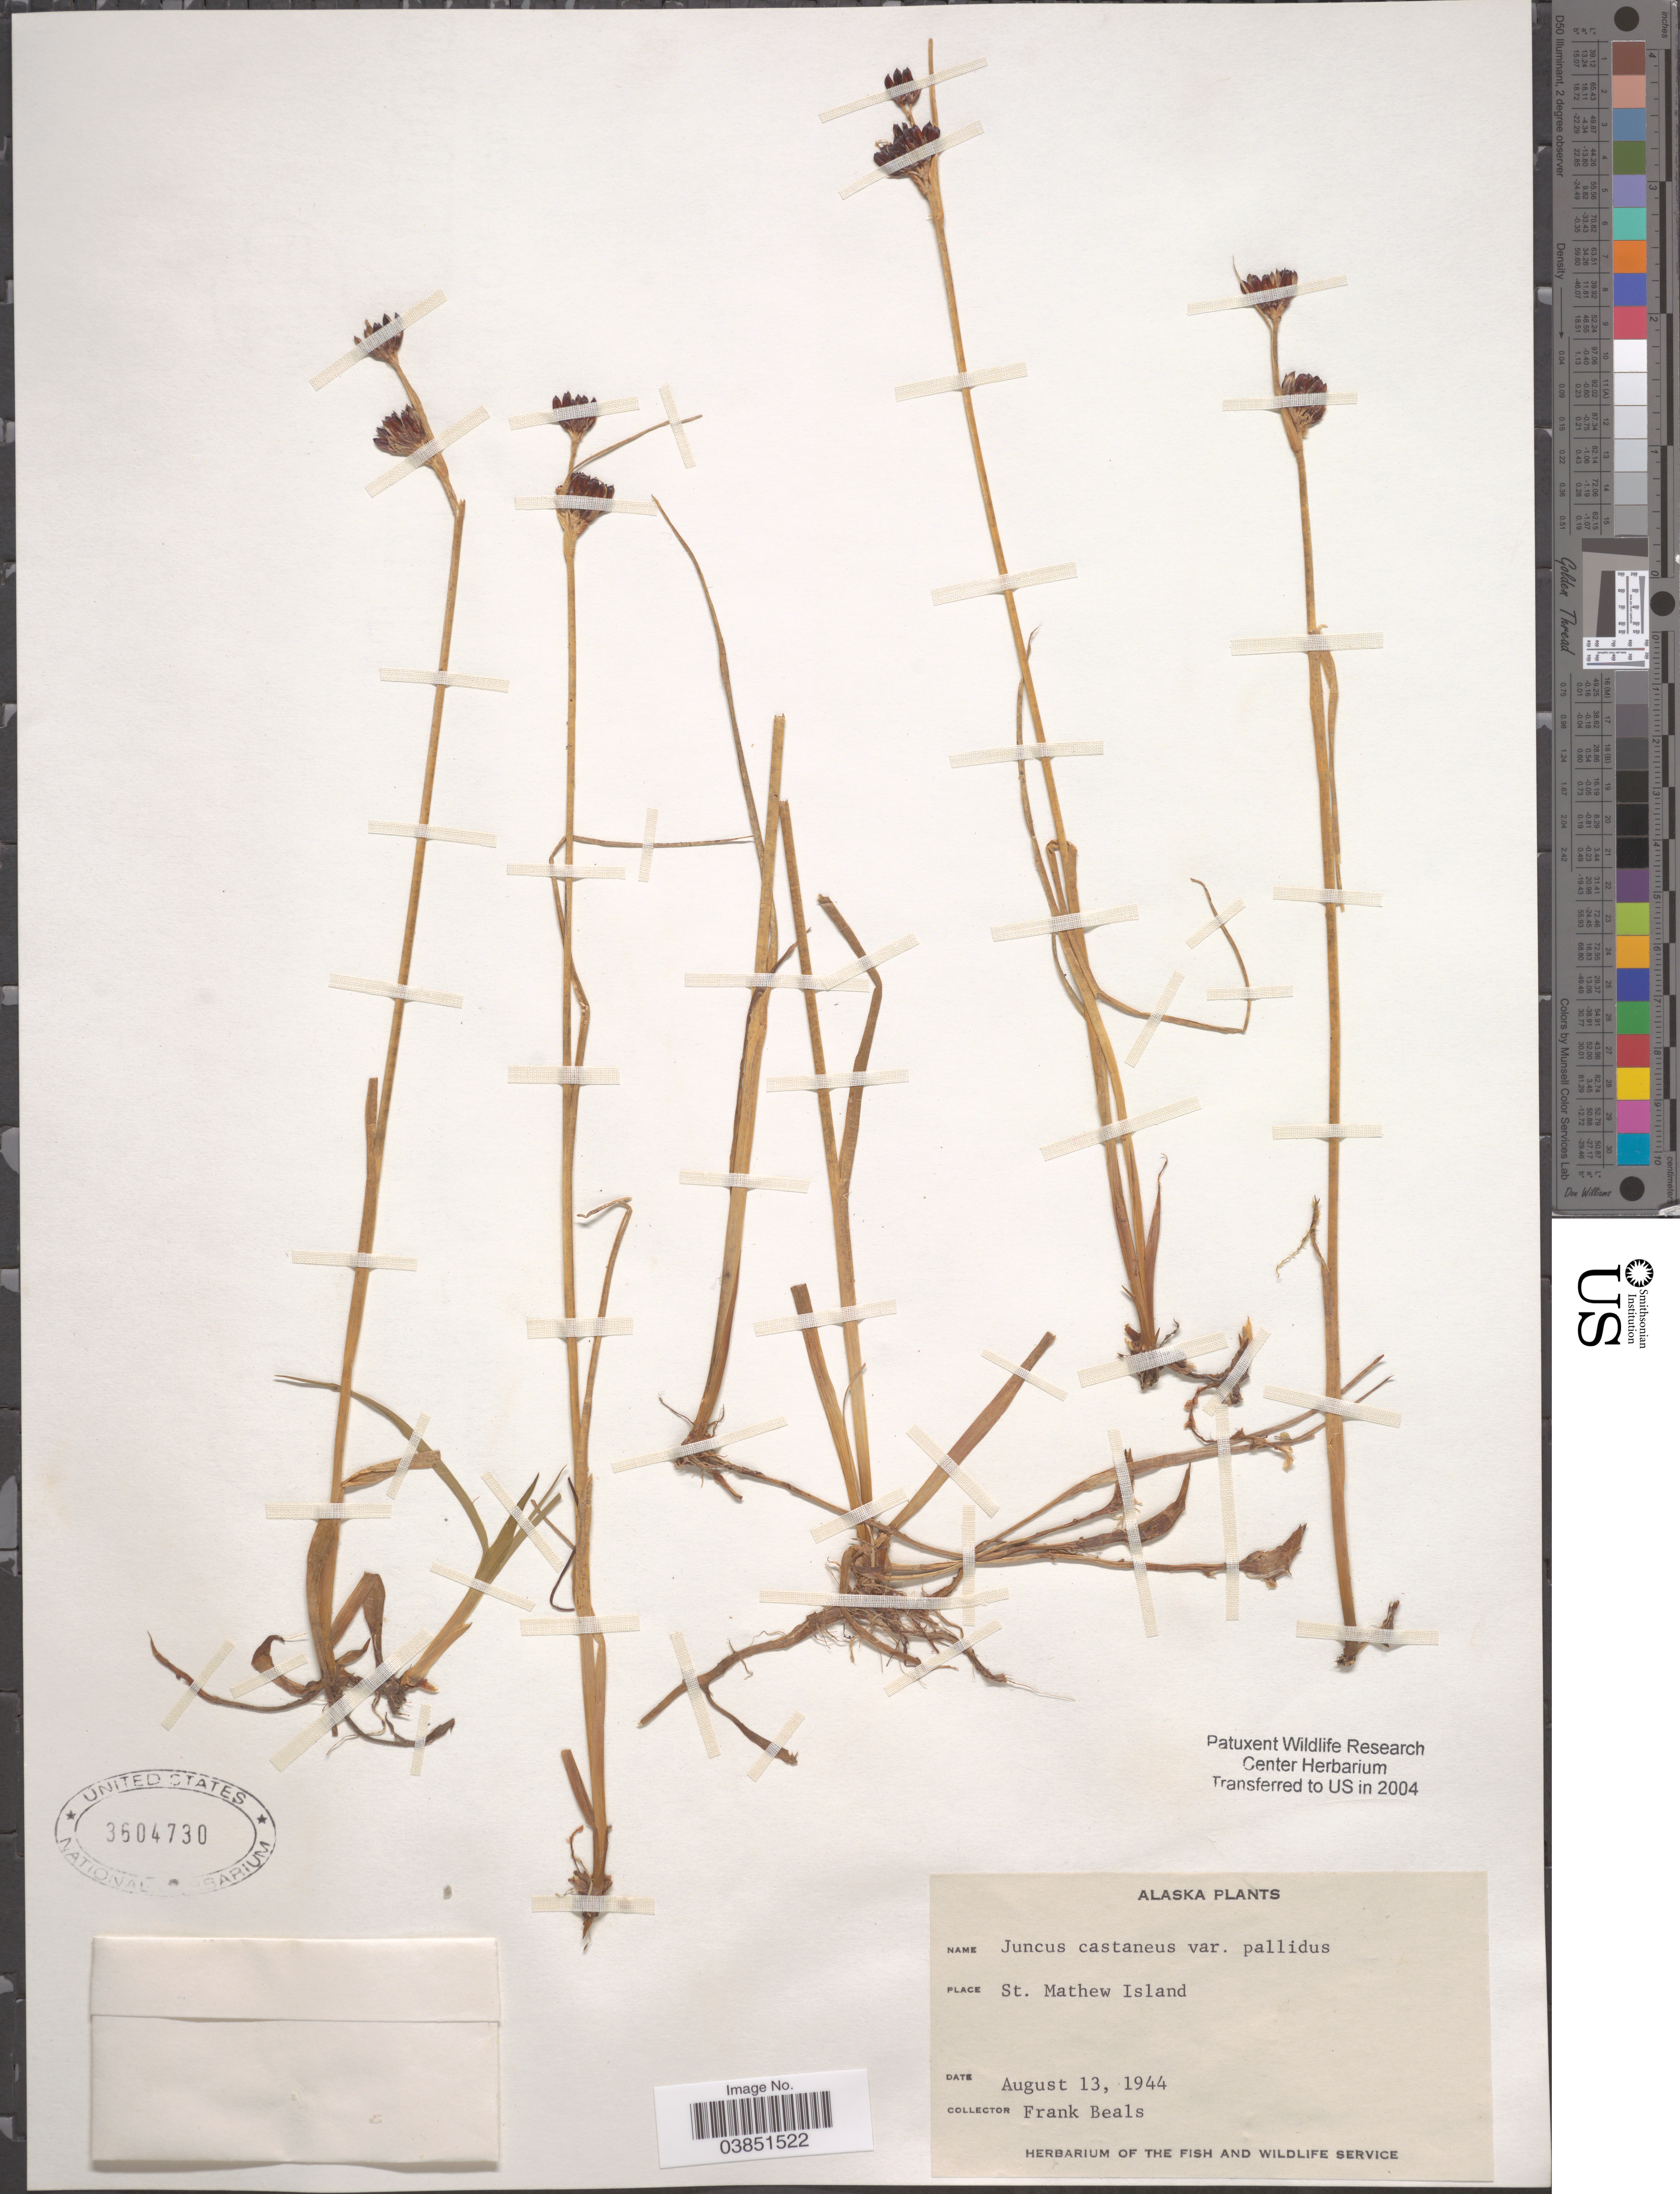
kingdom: Plantae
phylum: Tracheophyta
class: Liliopsida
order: Poales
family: Juncaceae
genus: Juncus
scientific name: Juncus castaneus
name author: Sm.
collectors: F. Beals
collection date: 1944-08-13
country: United States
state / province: Alaska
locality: St. Mathew Island.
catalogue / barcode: US 3604730